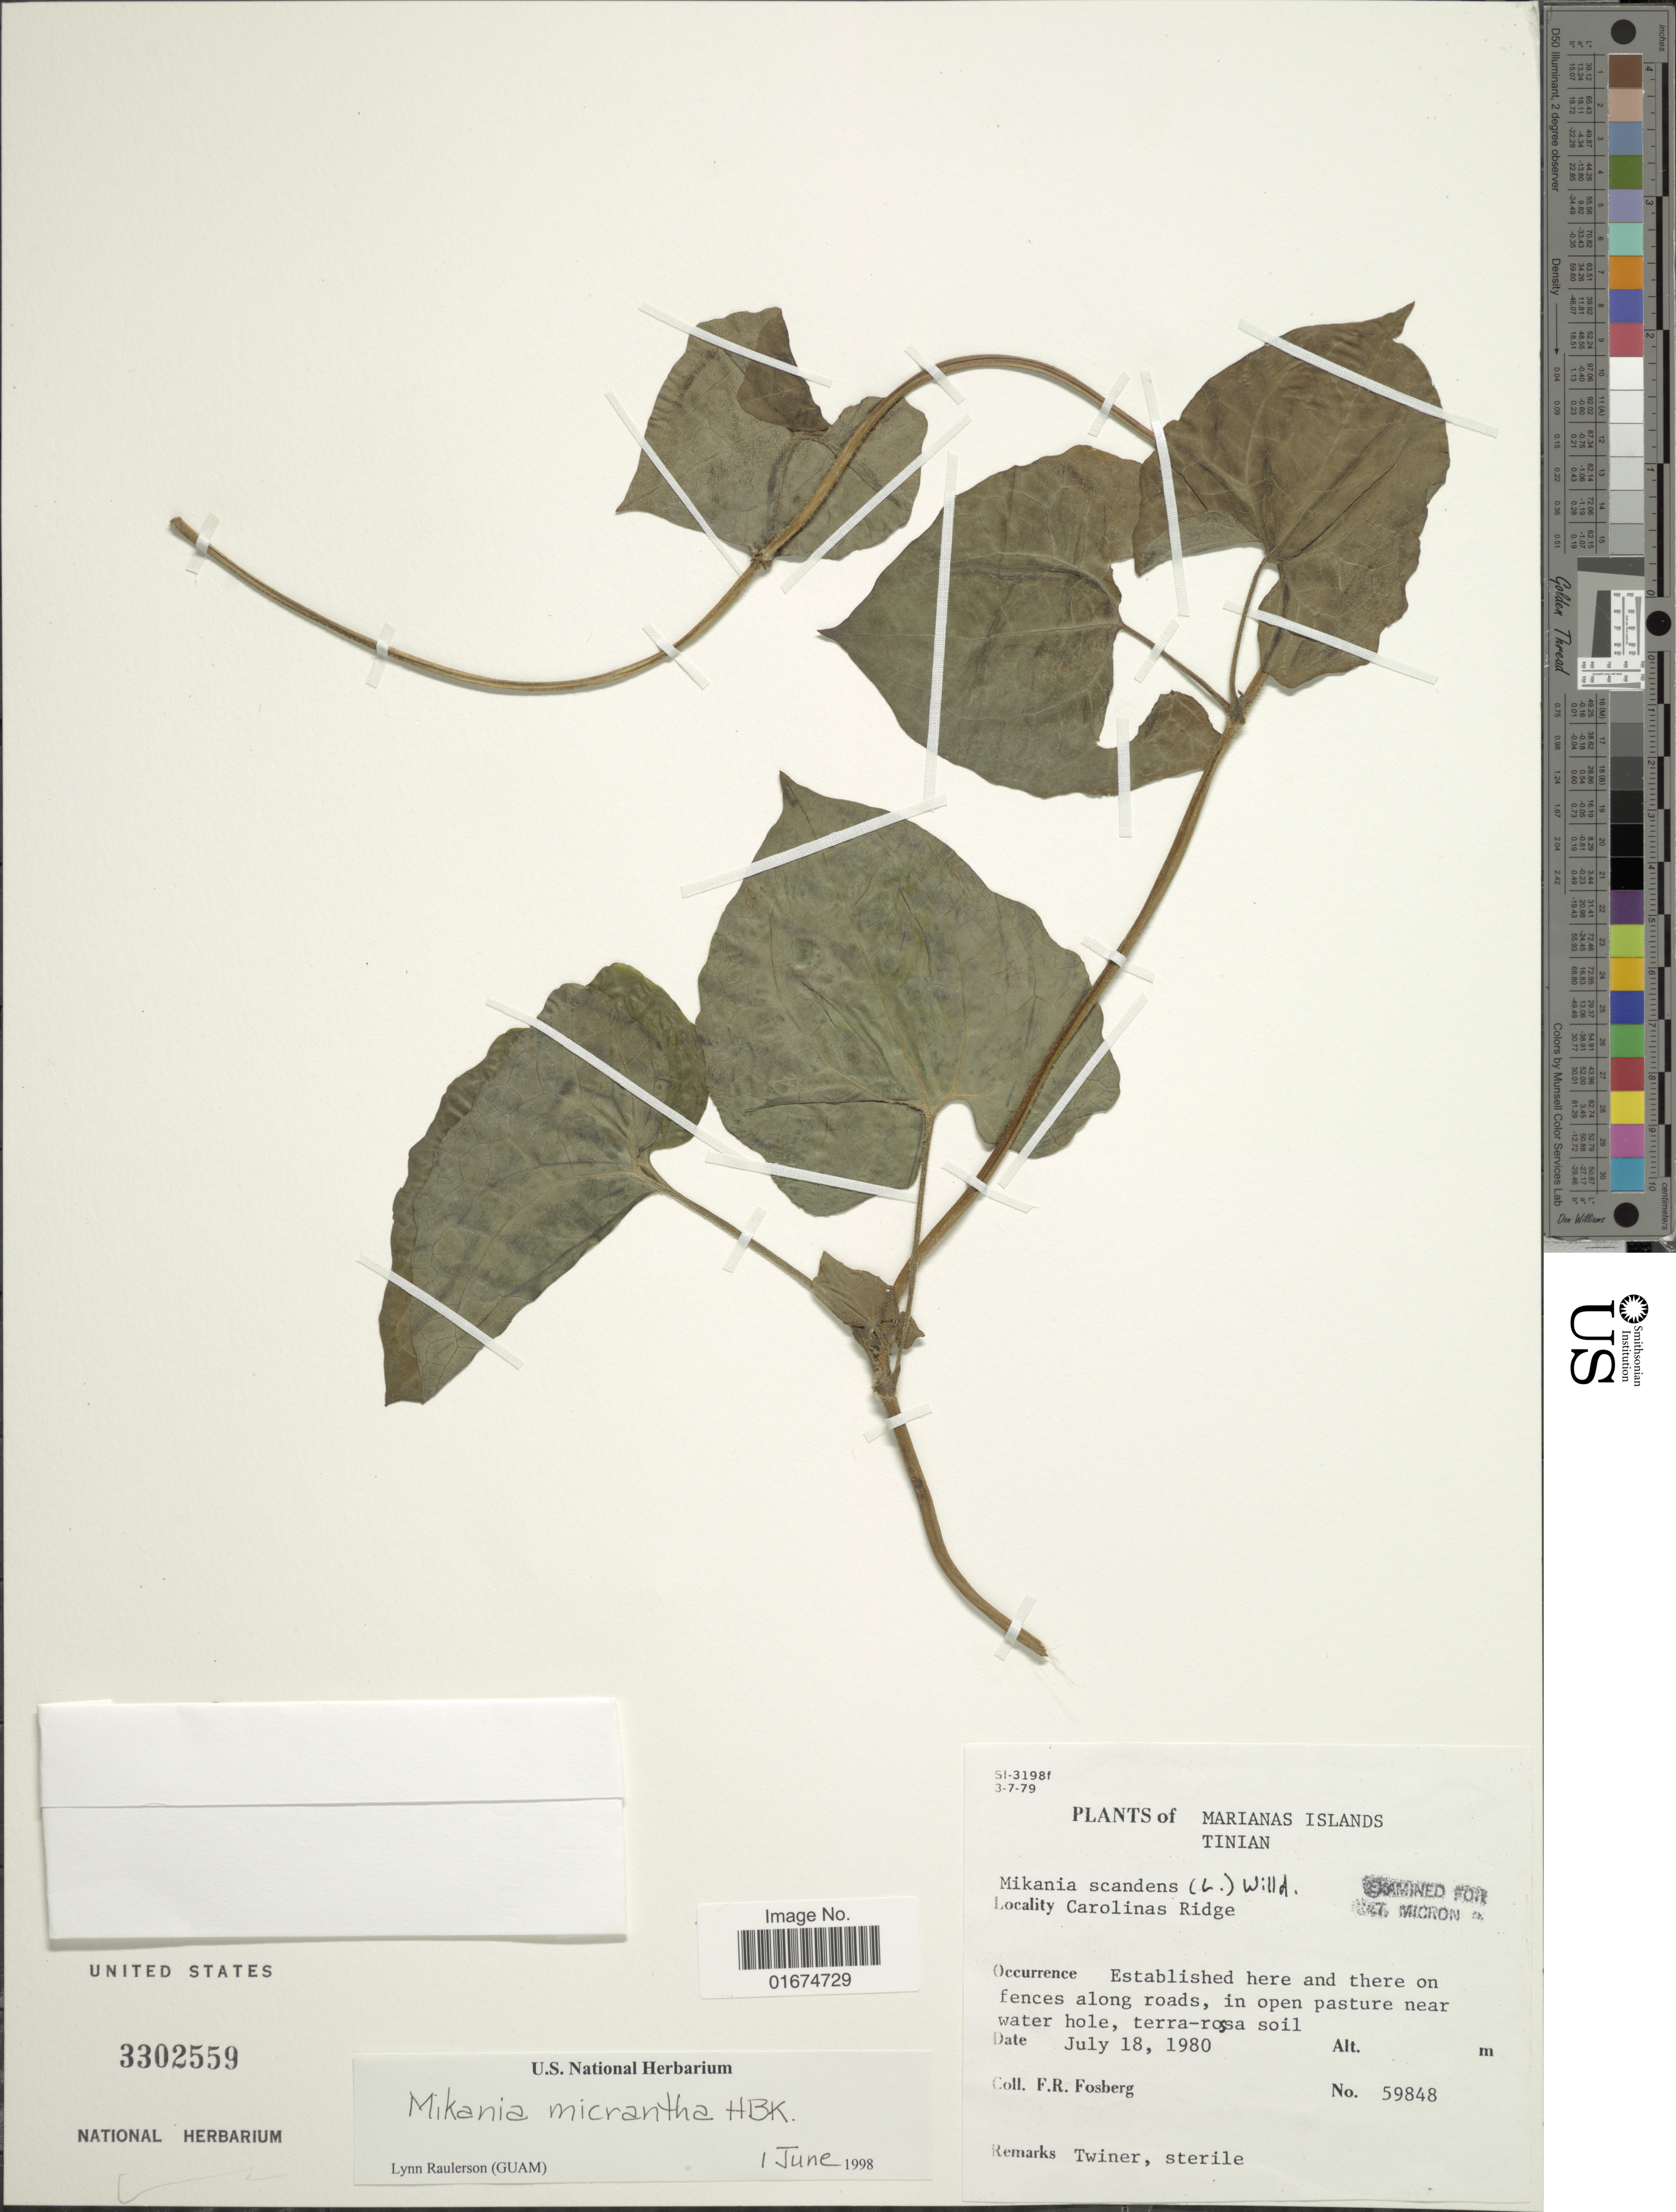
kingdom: Plantae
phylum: Tracheophyta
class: Magnoliopsida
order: Asterales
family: Asteraceae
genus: Mikania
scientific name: Mikania micrantha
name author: Kunth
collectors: F. R. Fosberg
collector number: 59848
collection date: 1980-07-18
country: Northern Mariana Islands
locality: Marianas Islands, Established here and there on fences along roads, in open pasture near water hole, terra-rossa soil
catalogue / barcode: US 3302559